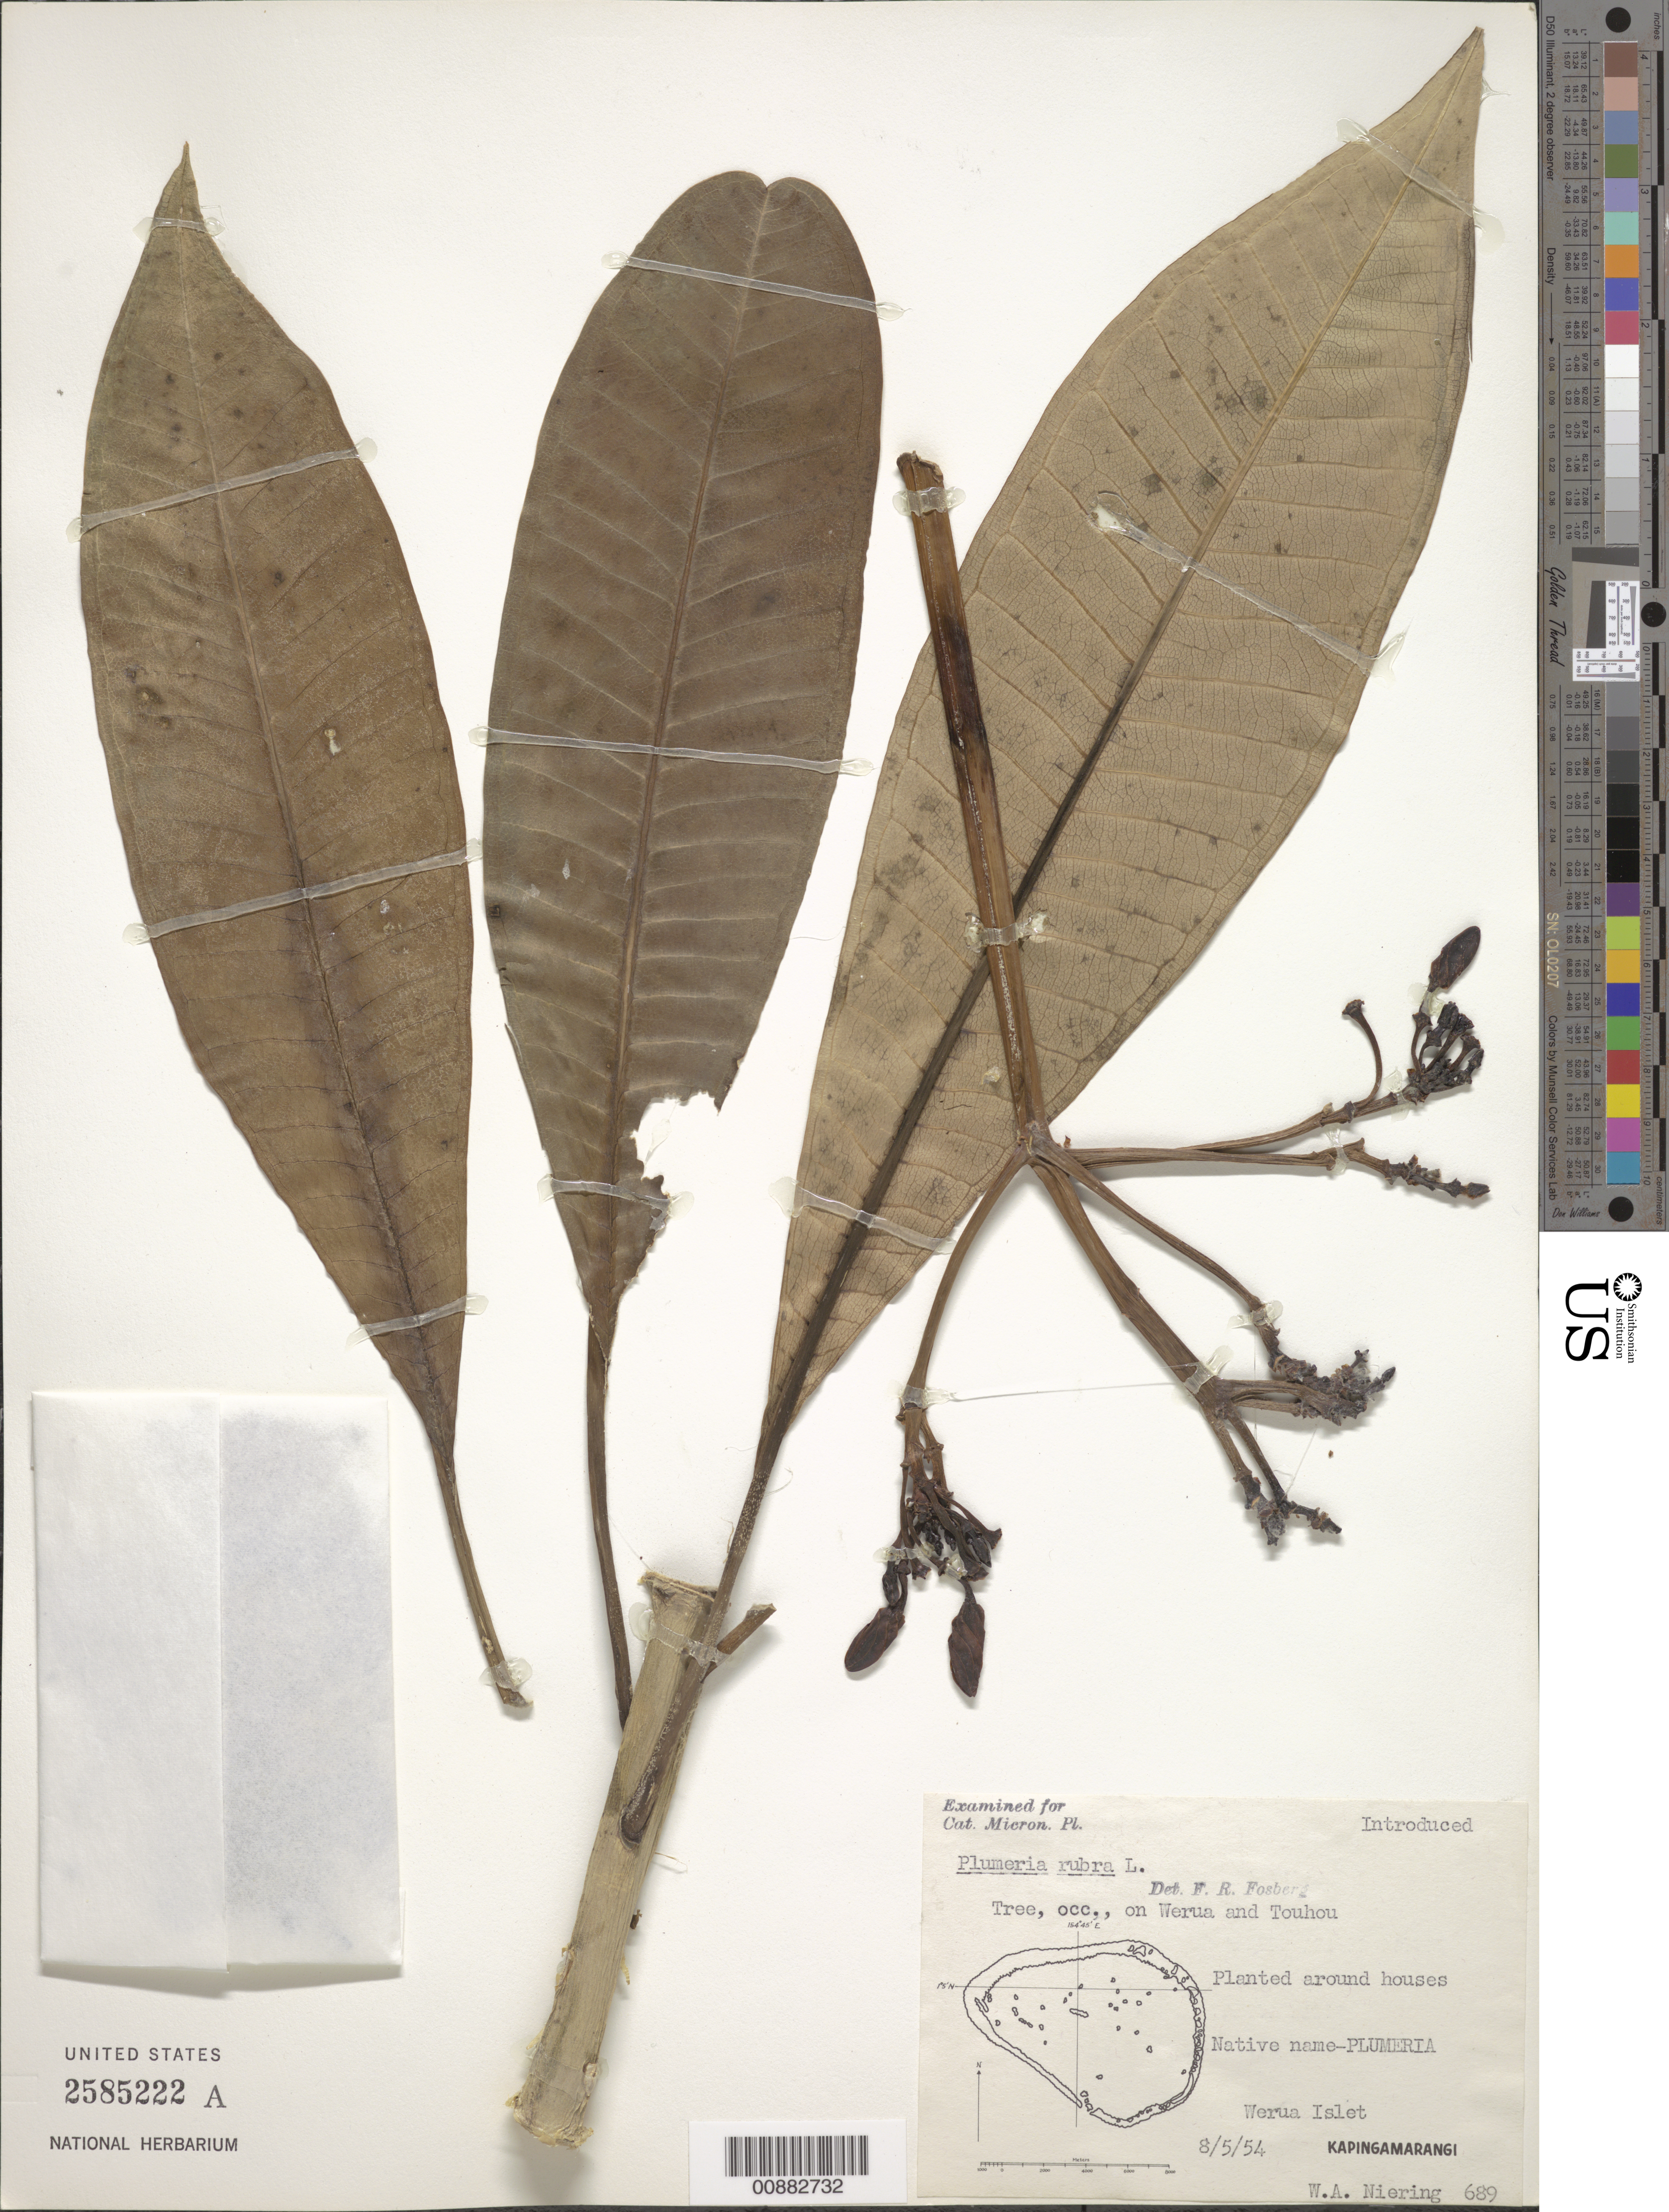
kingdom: Plantae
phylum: Tracheophyta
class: Magnoliopsida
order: Gentianales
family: Apocynaceae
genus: Plumeria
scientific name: Plumeria rubra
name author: L.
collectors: W. Niering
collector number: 689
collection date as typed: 08 May 1954 or 05 Aug 1954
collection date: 1954-05-08 or 1954-08-05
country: Micronesia, Federated States of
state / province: Pohnpei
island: Kapingamarangi Atoll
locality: Touhou Islet, planted around houses.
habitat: Planted around houses.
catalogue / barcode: US 2585222A